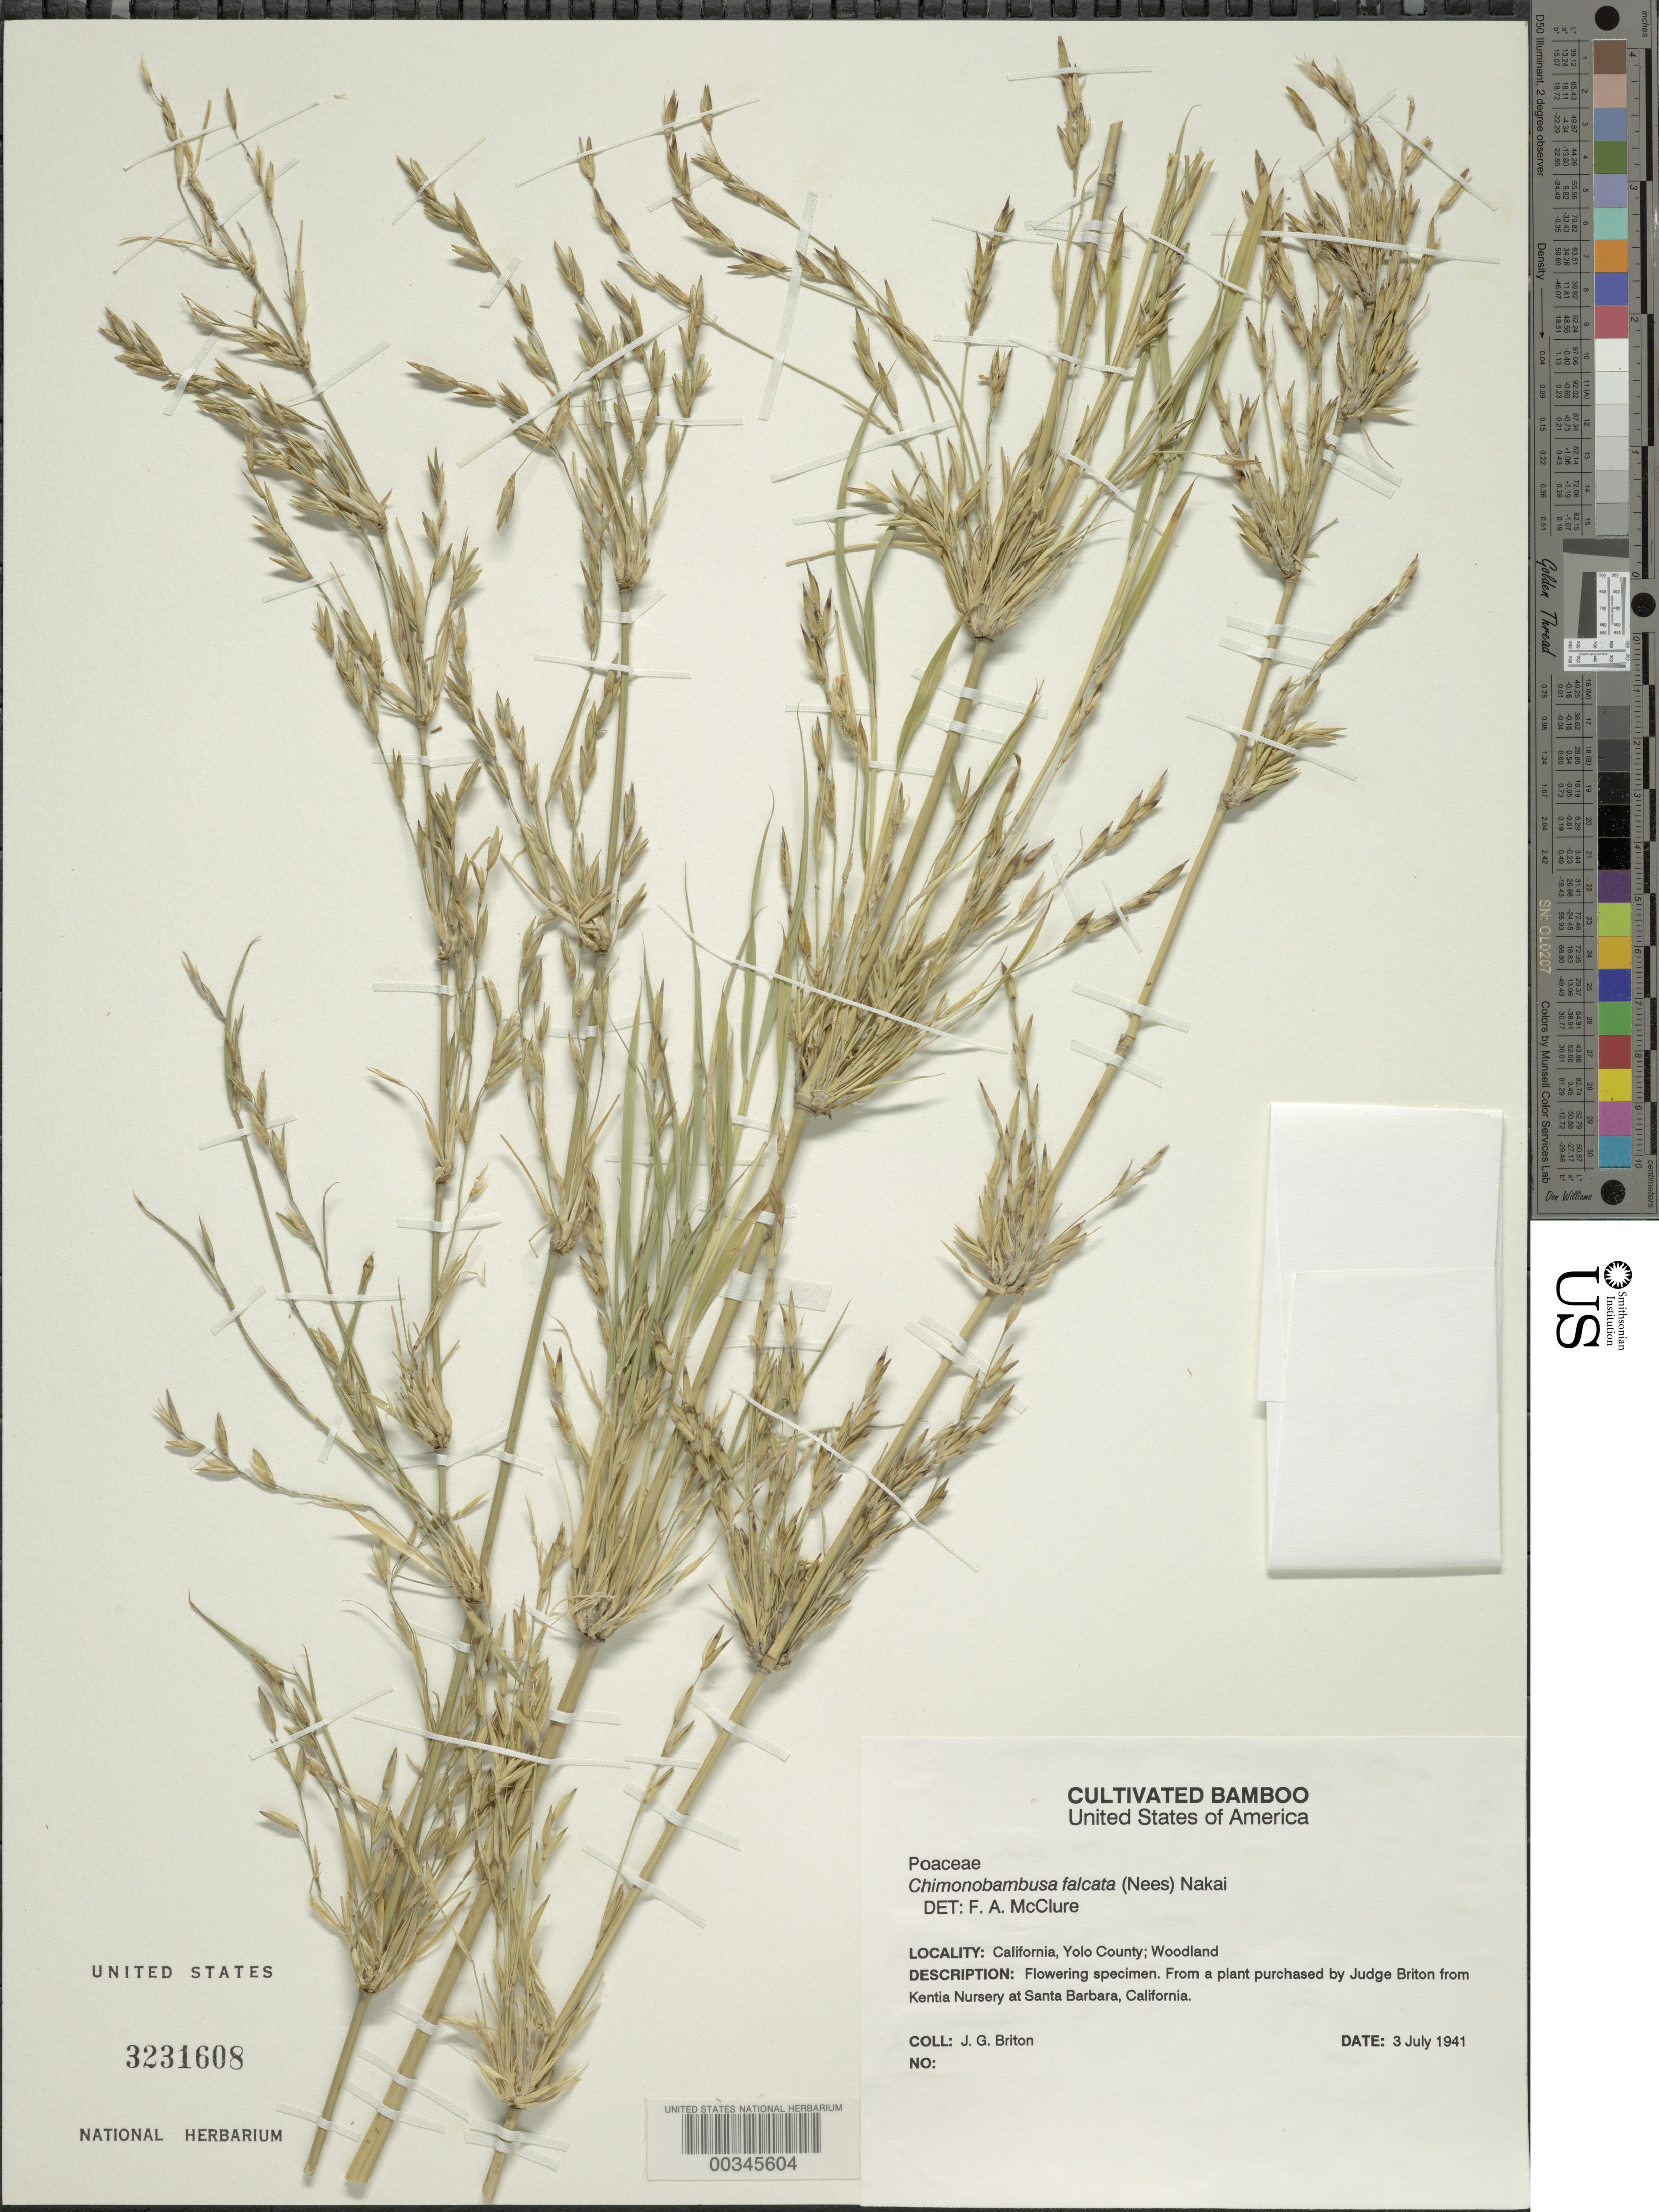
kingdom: Plantae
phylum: Tracheophyta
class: Liliopsida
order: Poales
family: Poaceae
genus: Chimonobambusa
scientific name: Chimonobambusa falcata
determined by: Nakai, Takenoshin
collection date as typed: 03 Jul 1941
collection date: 1941-07-03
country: United States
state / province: California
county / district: Yolo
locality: Woodland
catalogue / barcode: US 3231608